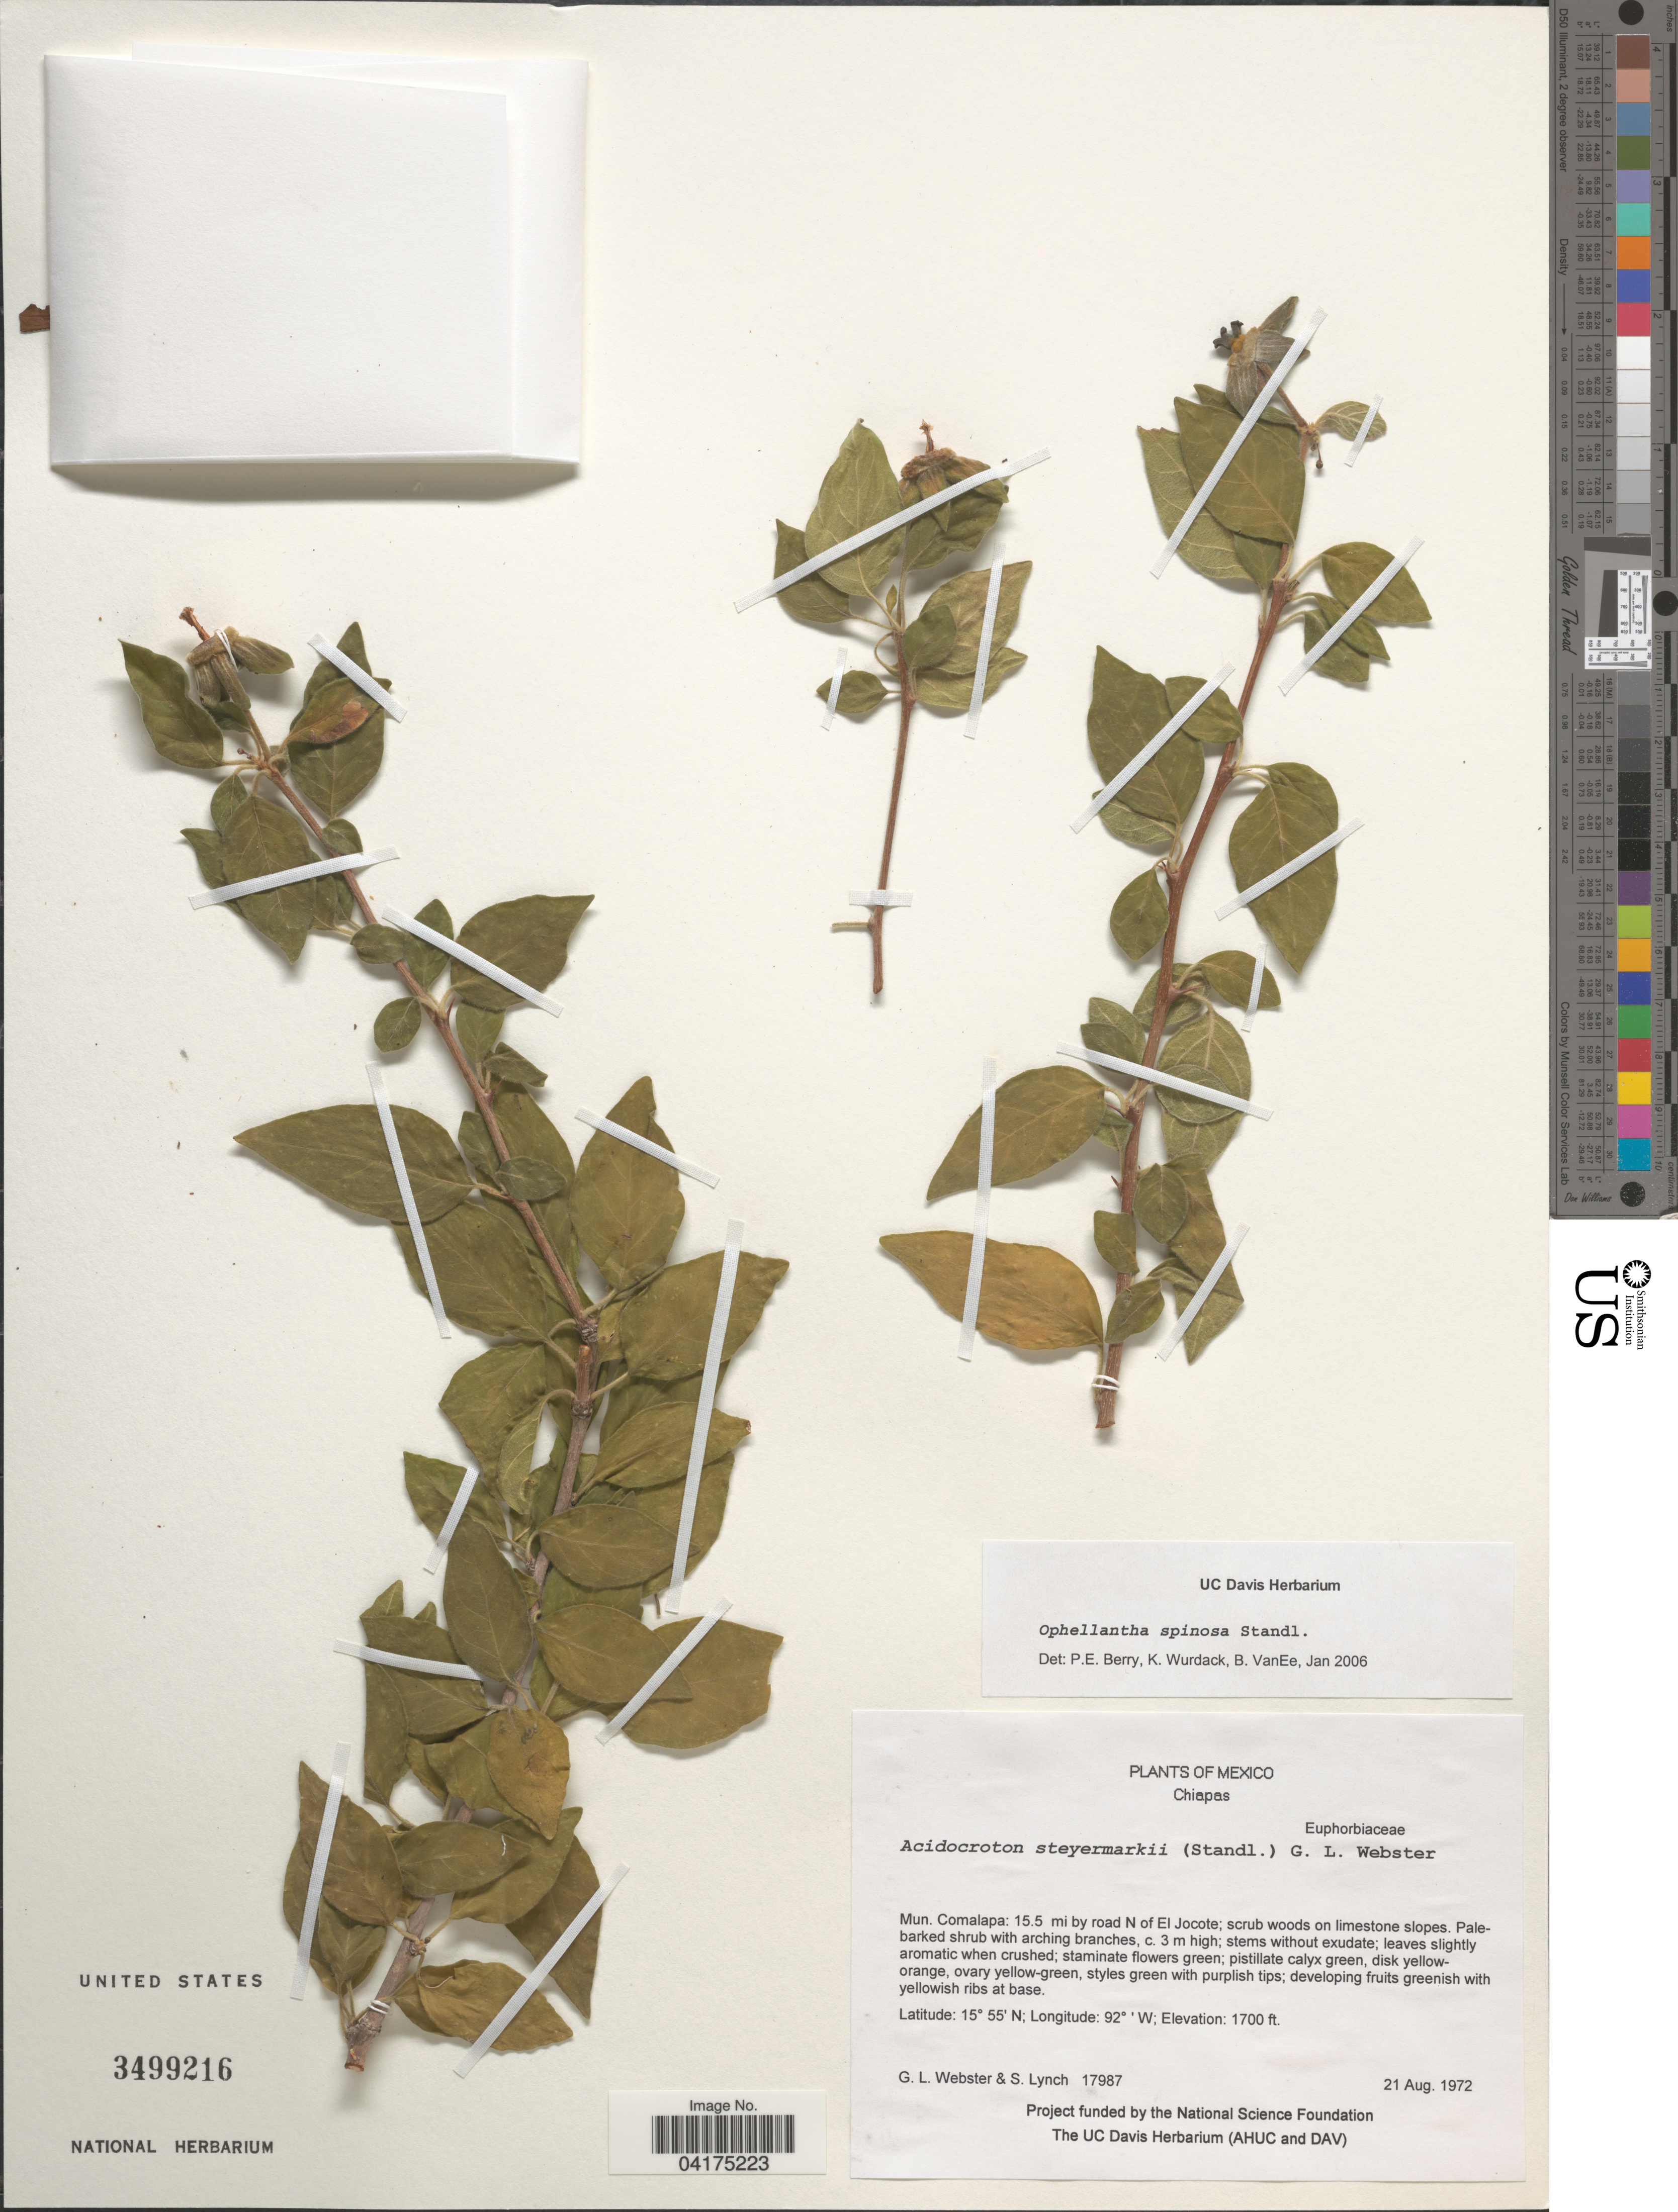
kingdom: Plantae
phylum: Tracheophyta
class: Magnoliopsida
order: Malpighiales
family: Euphorbiaceae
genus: Ophellantha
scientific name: Ophellantha spinosa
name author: Standl.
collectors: G. L. Webster & S. Lynch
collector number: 17987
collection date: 1972-08-21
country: Mexico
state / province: Chiapas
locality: Mun. Comalapa: 15.5 mi by road N of El Jocote.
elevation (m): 518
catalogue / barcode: US 3499216